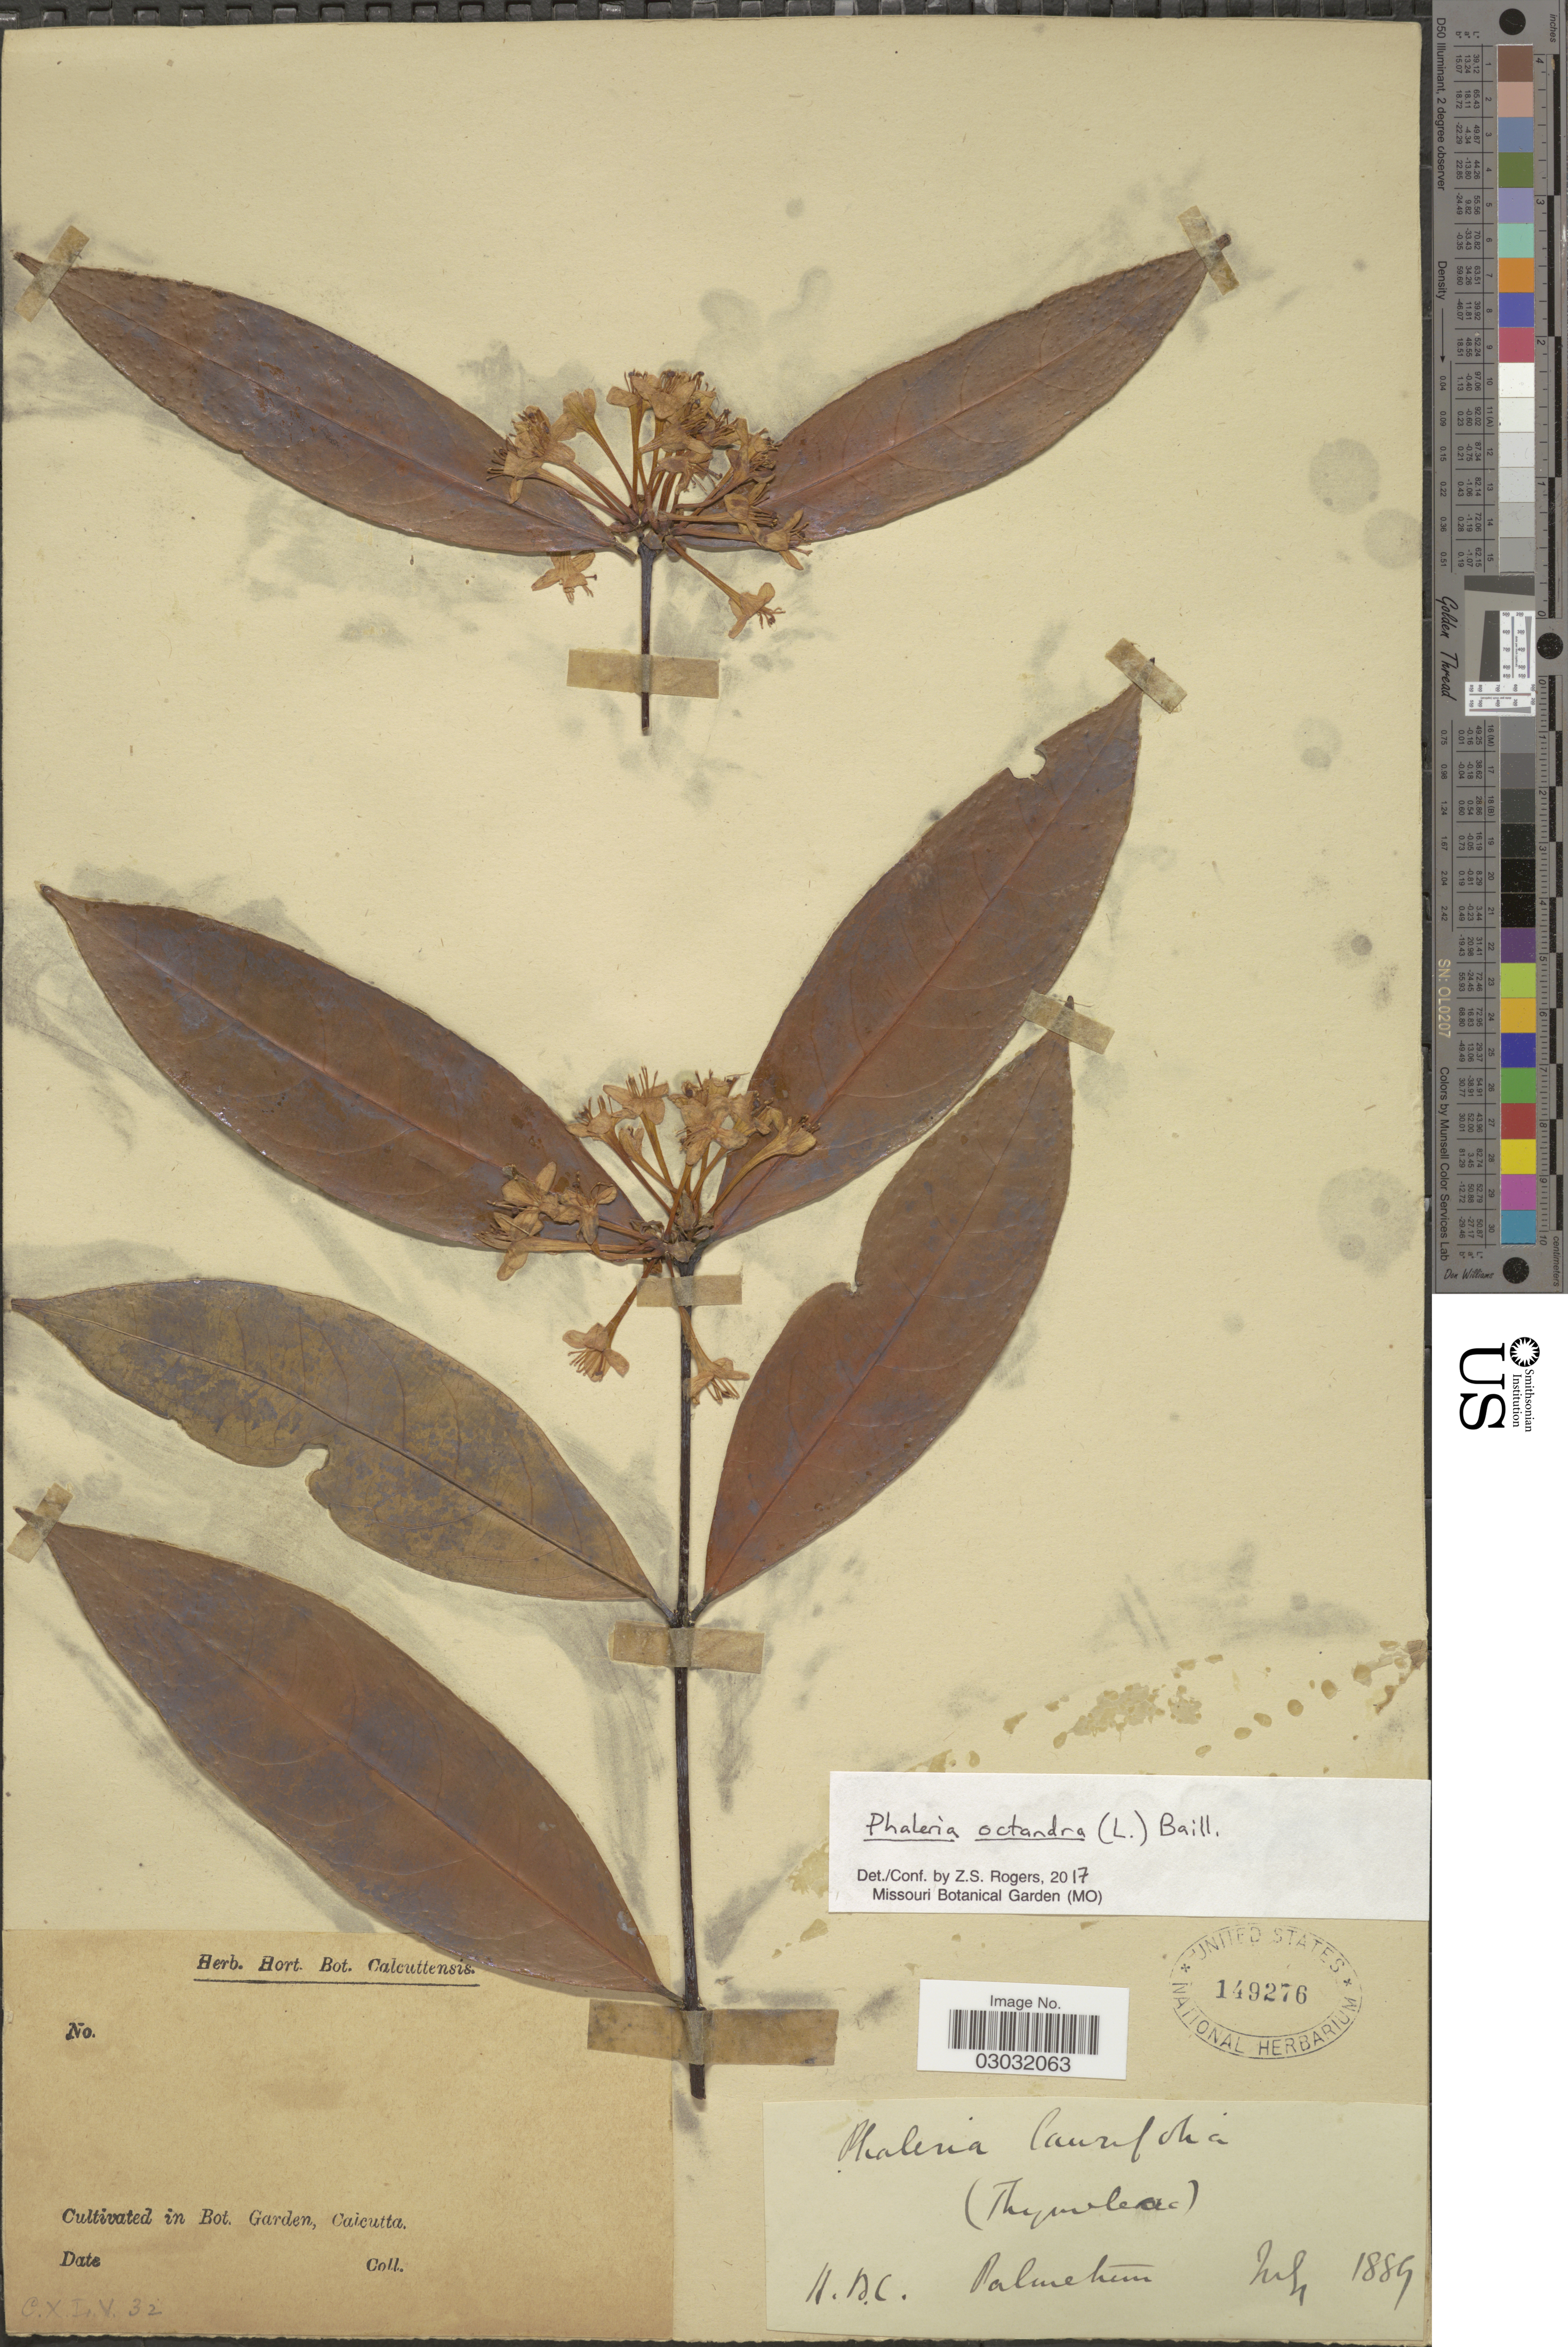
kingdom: Plantae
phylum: Tracheophyta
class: Magnoliopsida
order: Malvales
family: Thymelaeaceae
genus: Phaleria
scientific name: Phaleria laurifolia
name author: (Decne.) Thwaites ex Hook. f.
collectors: ex Herb. Hort. Bot. Calcuttensis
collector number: C.XI,V.32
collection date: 1889-07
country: India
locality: In Bot. Garden, Calcutta, Palmentuin [interpreted].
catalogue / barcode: US 149276